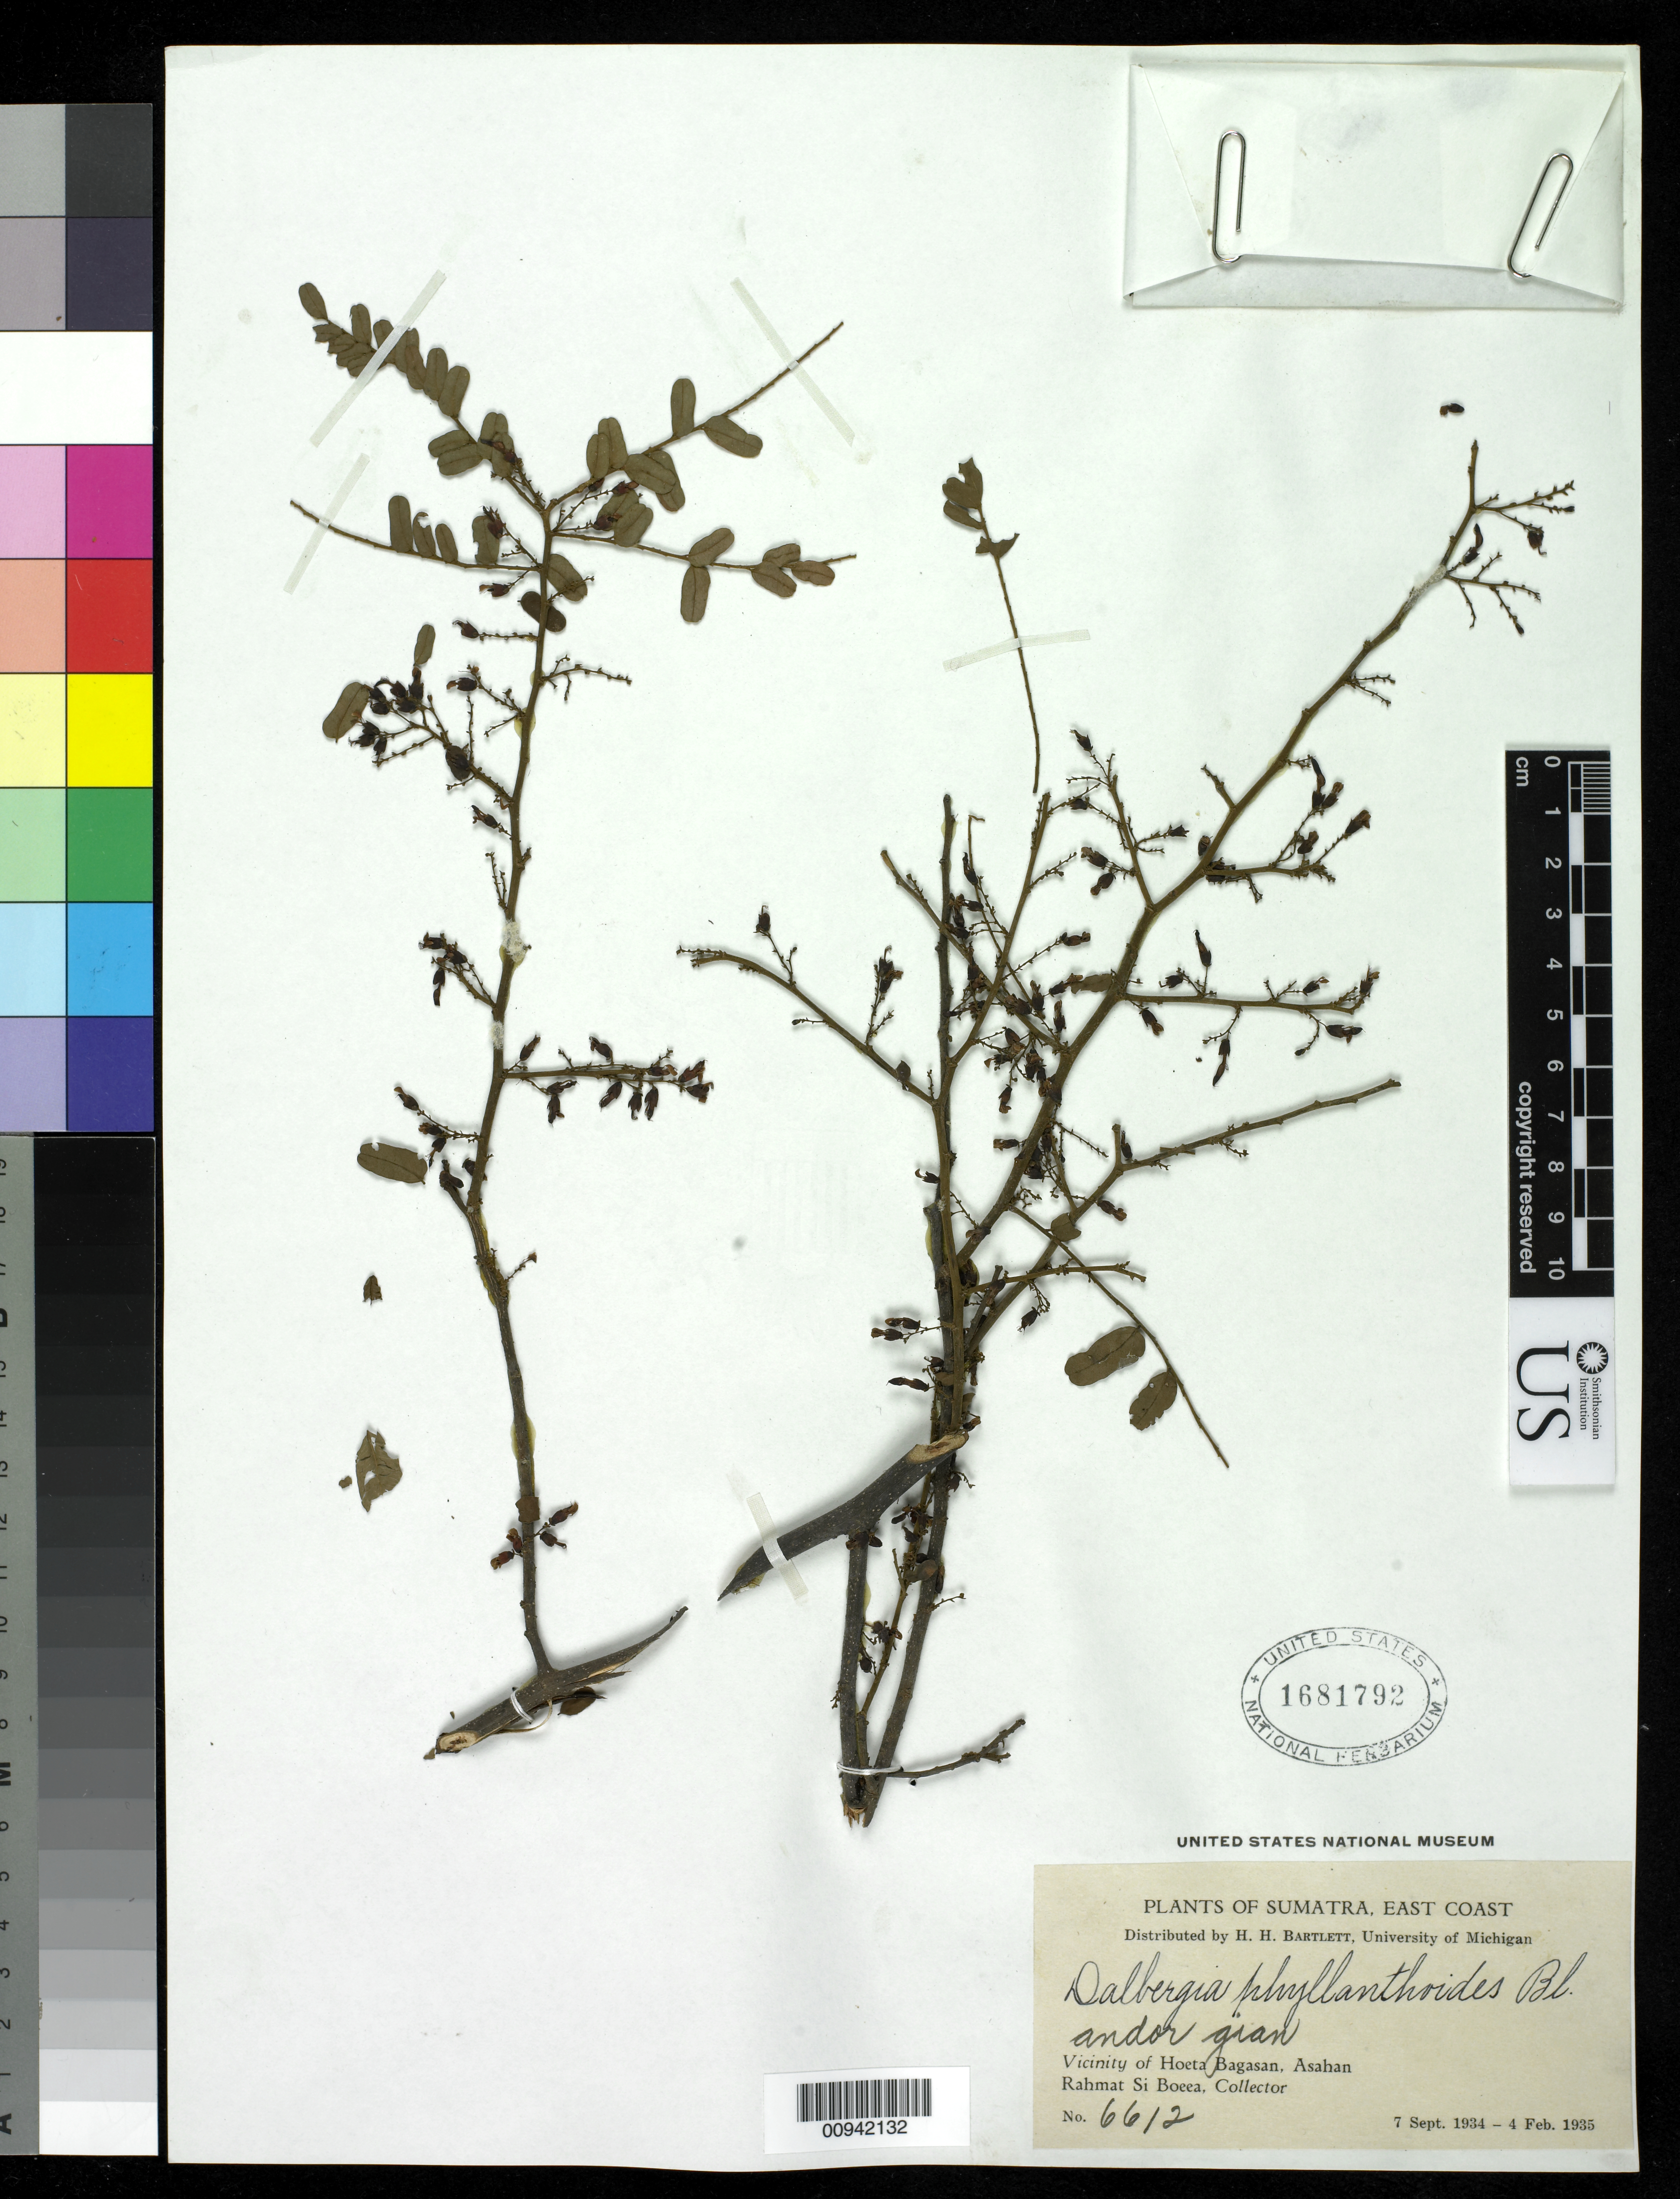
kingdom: Plantae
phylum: Tracheophyta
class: Magnoliopsida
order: Fabales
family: Fabaceae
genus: Dalbergia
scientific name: Dalbergia phyllanthoides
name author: Blume ex Miq.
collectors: Rahmat Si Boeea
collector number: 6612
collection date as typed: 07 Sep 1934 to 04 Feb 1935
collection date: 1934-09-07/1935-02-04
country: Indonesia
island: Sumatra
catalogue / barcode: US 1681792